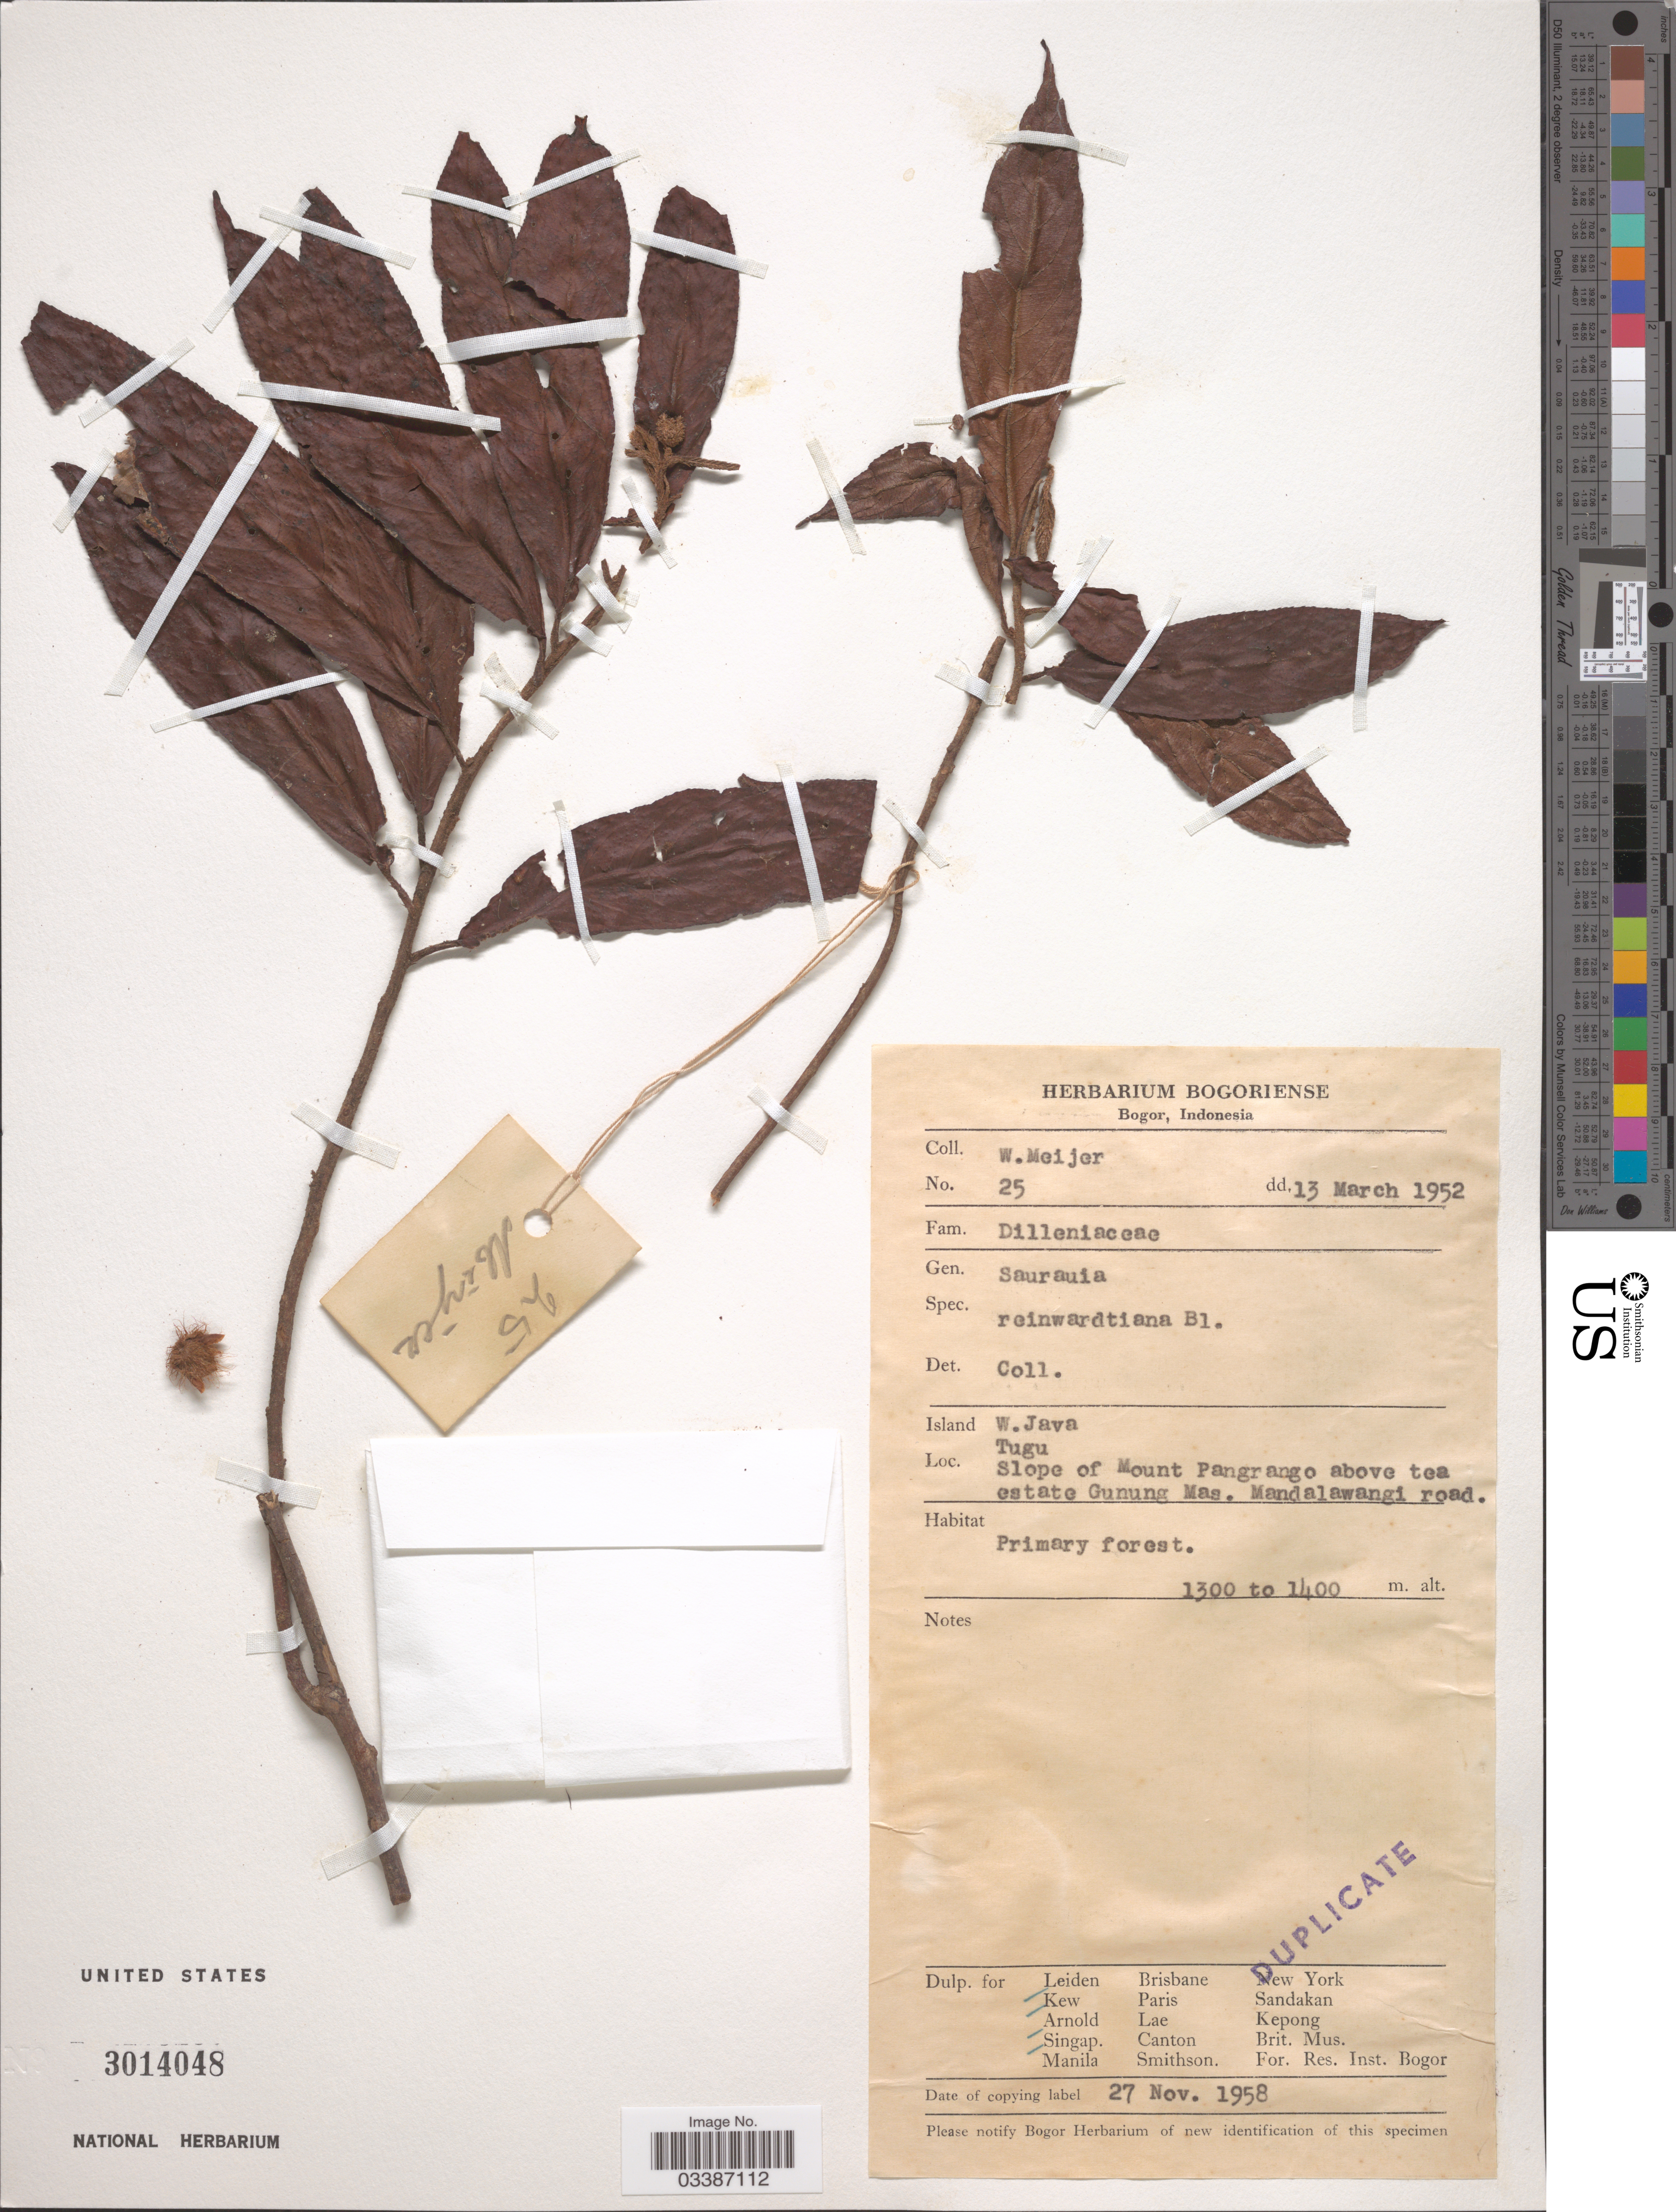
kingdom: Plantae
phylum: Tracheophyta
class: Magnoliopsida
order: Ericales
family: Actinidiaceae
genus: Saurauia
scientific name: Saurauia reinwardtiana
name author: Blume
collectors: W. Meijer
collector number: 25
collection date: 1952-03-13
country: Indonesia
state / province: Java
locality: Island W. Java, Tugu. Slope of Mount Pangrango abvoe tea estate Gunung Mas. Mandalawangi road.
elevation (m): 1300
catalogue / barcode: US 3014048